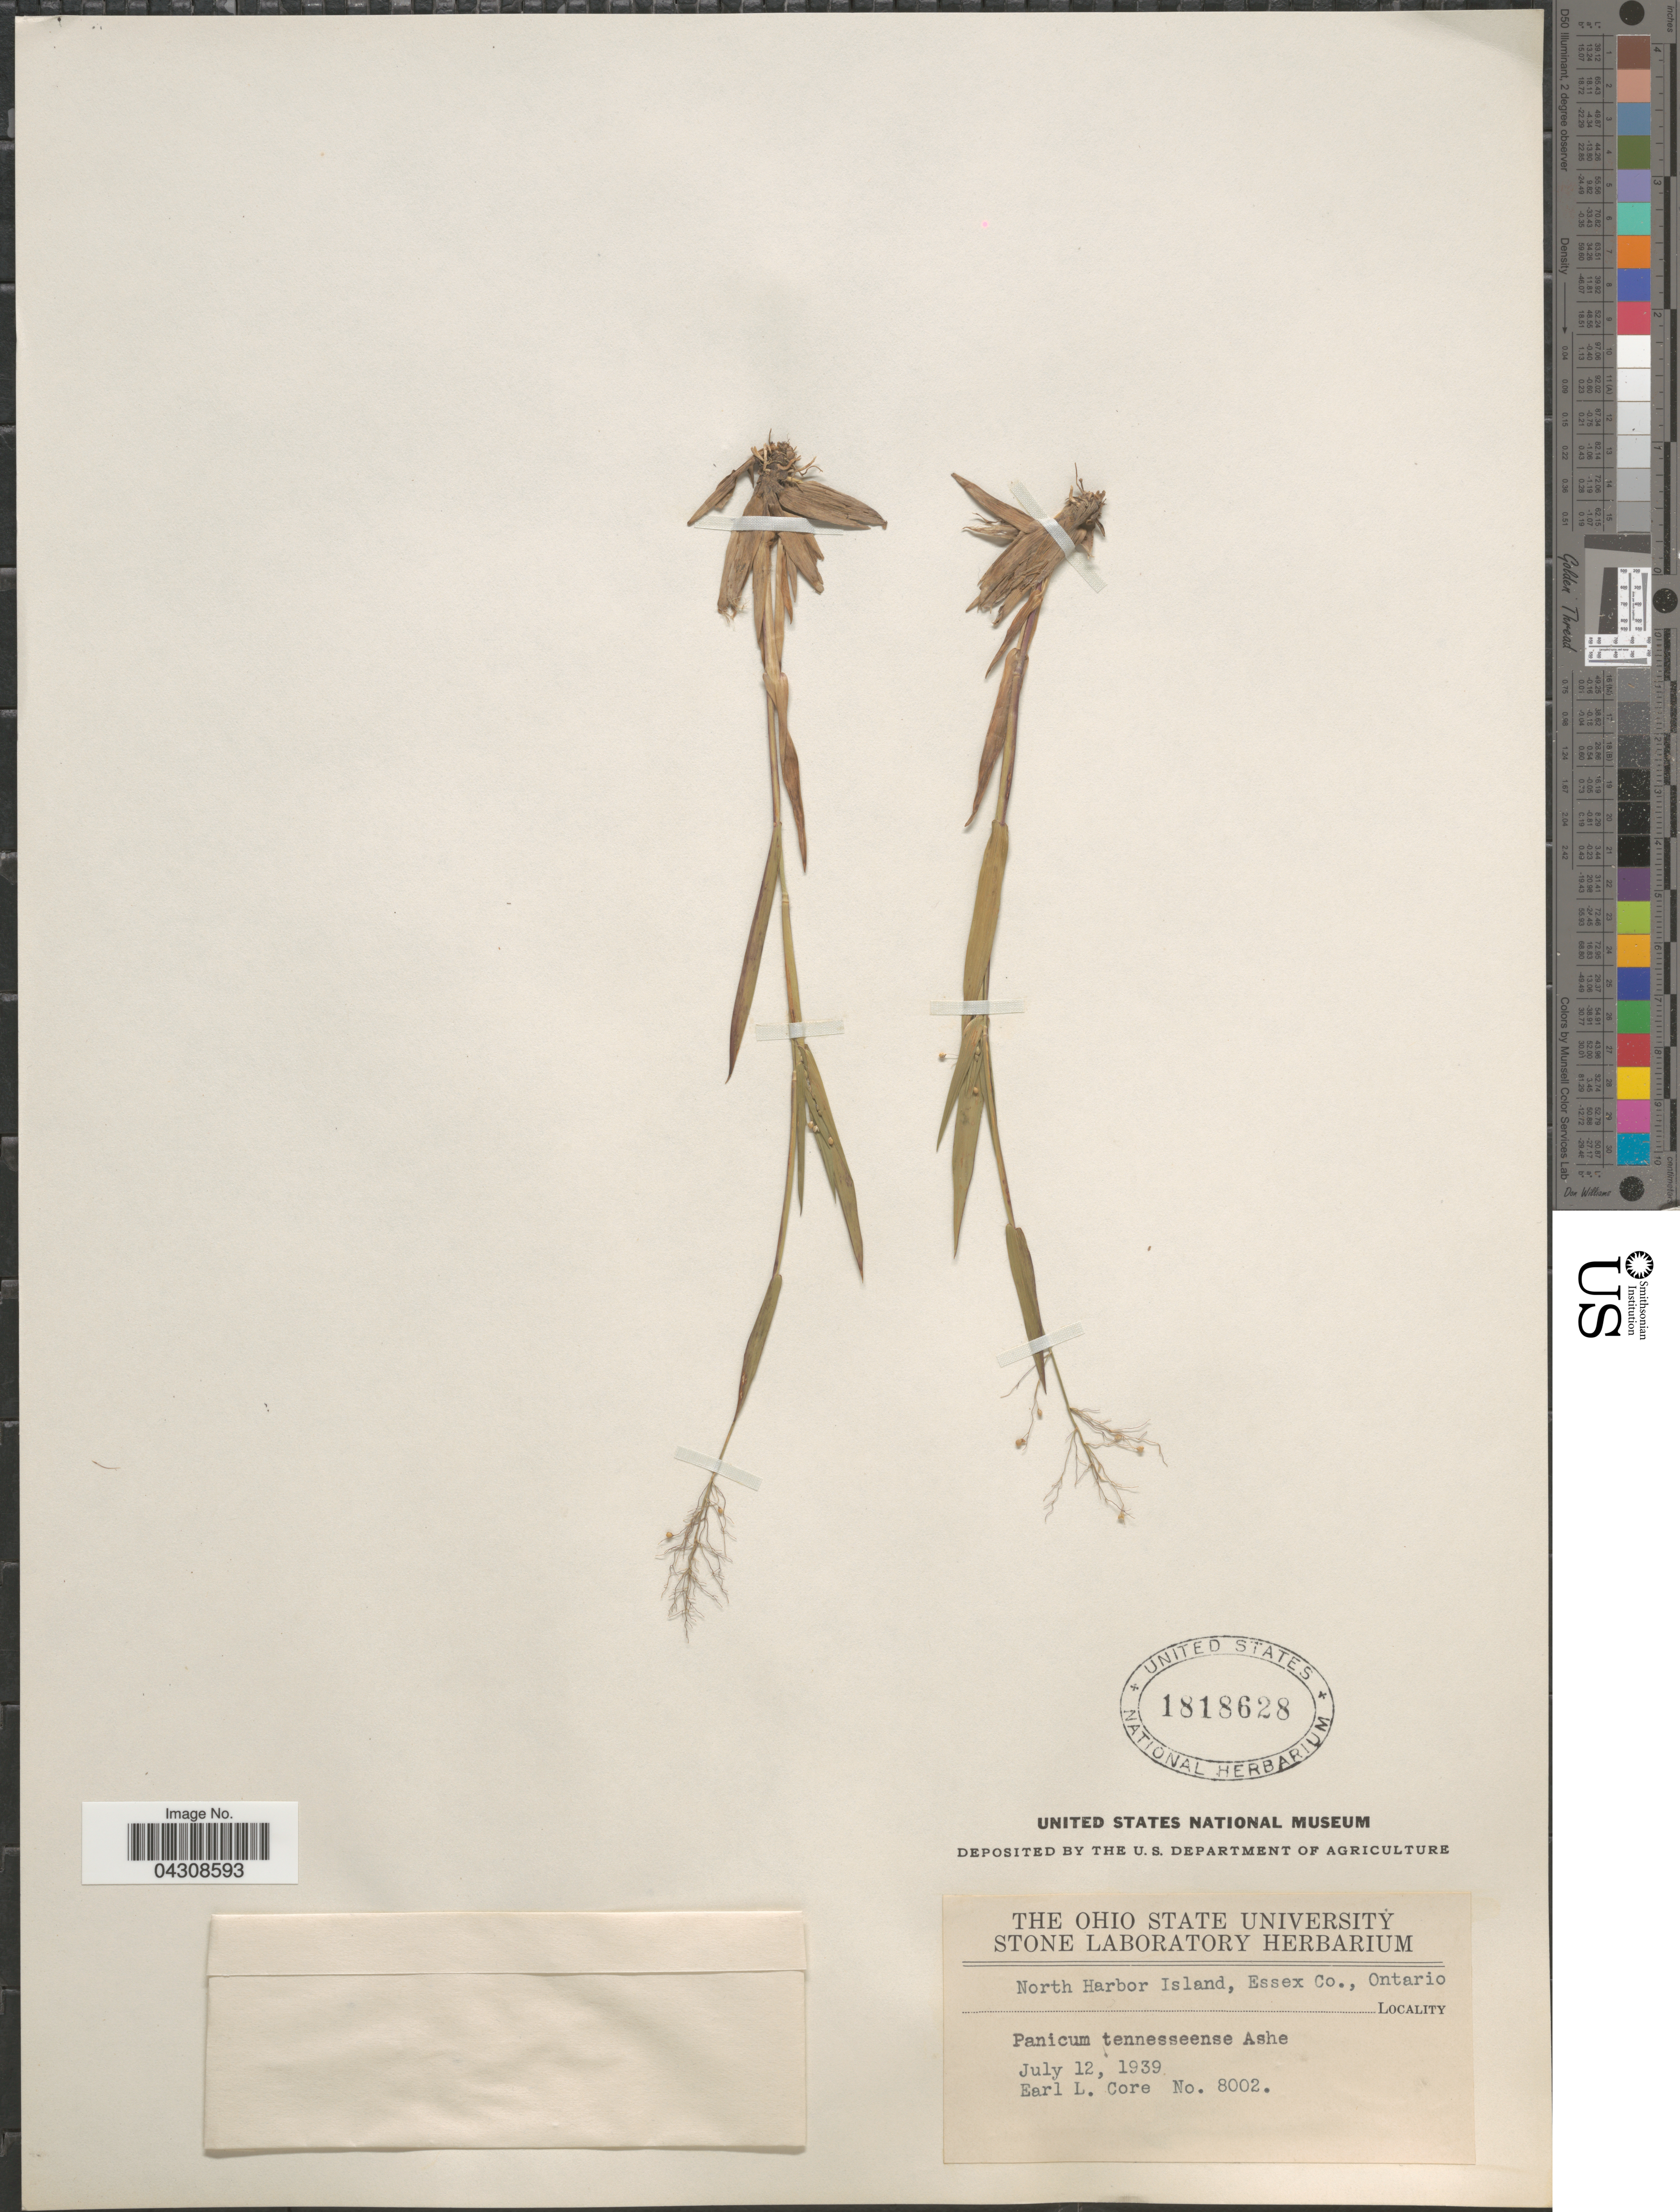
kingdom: Plantae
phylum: Tracheophyta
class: Liliopsida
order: Poales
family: Poaceae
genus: Dichanthelium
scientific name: Dichanthelium acuminatum var. acuminatum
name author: (Sw.) Gould & C.A. Clark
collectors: E. L. Core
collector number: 8002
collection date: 1939-07-12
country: Canada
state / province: Ontario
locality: North Harbor Island, Essex Co.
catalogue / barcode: US 1818628